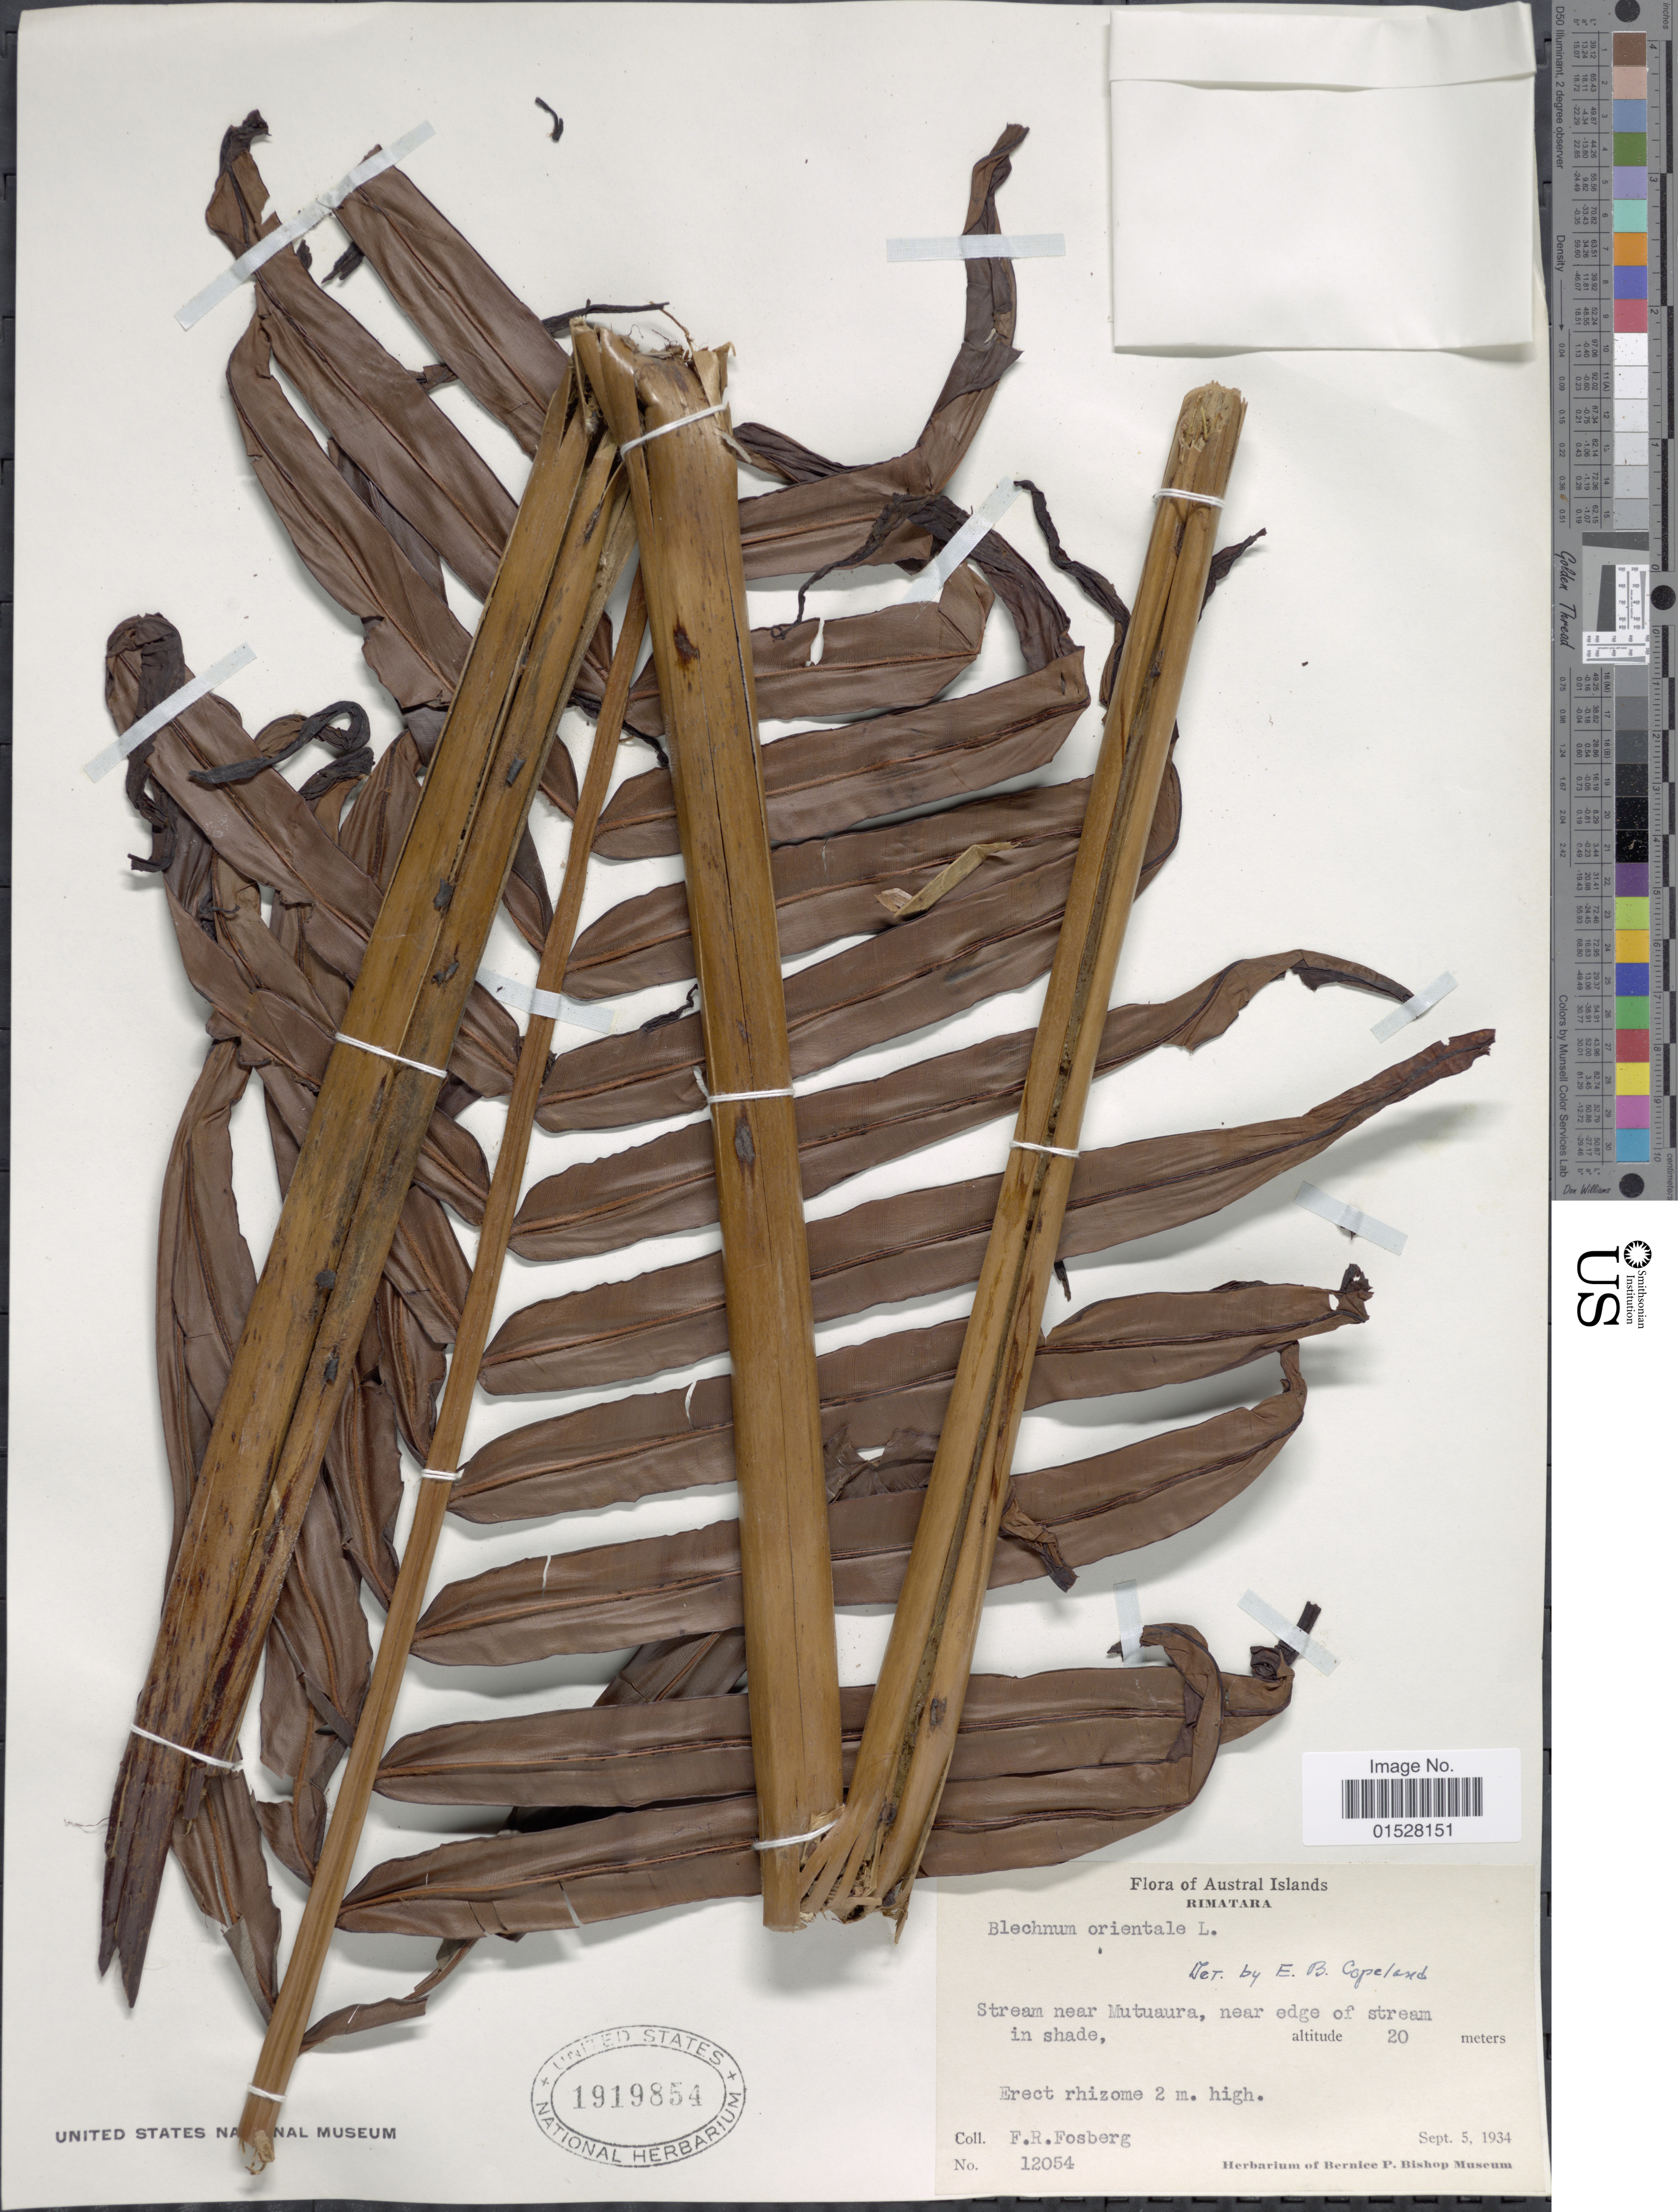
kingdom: Plantae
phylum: Tracheophyta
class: Polypodiopsida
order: Polypodiales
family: Blechnaceae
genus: Blechnum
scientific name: Blechnum orientale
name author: L.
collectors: F. R. Fosberg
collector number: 12054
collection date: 1934-09-05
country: French Polynesia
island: Rimatara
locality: Austral Islands, Rimatara, stream near Mutuaura, near edge of stream.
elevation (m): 20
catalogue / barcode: US 1919854